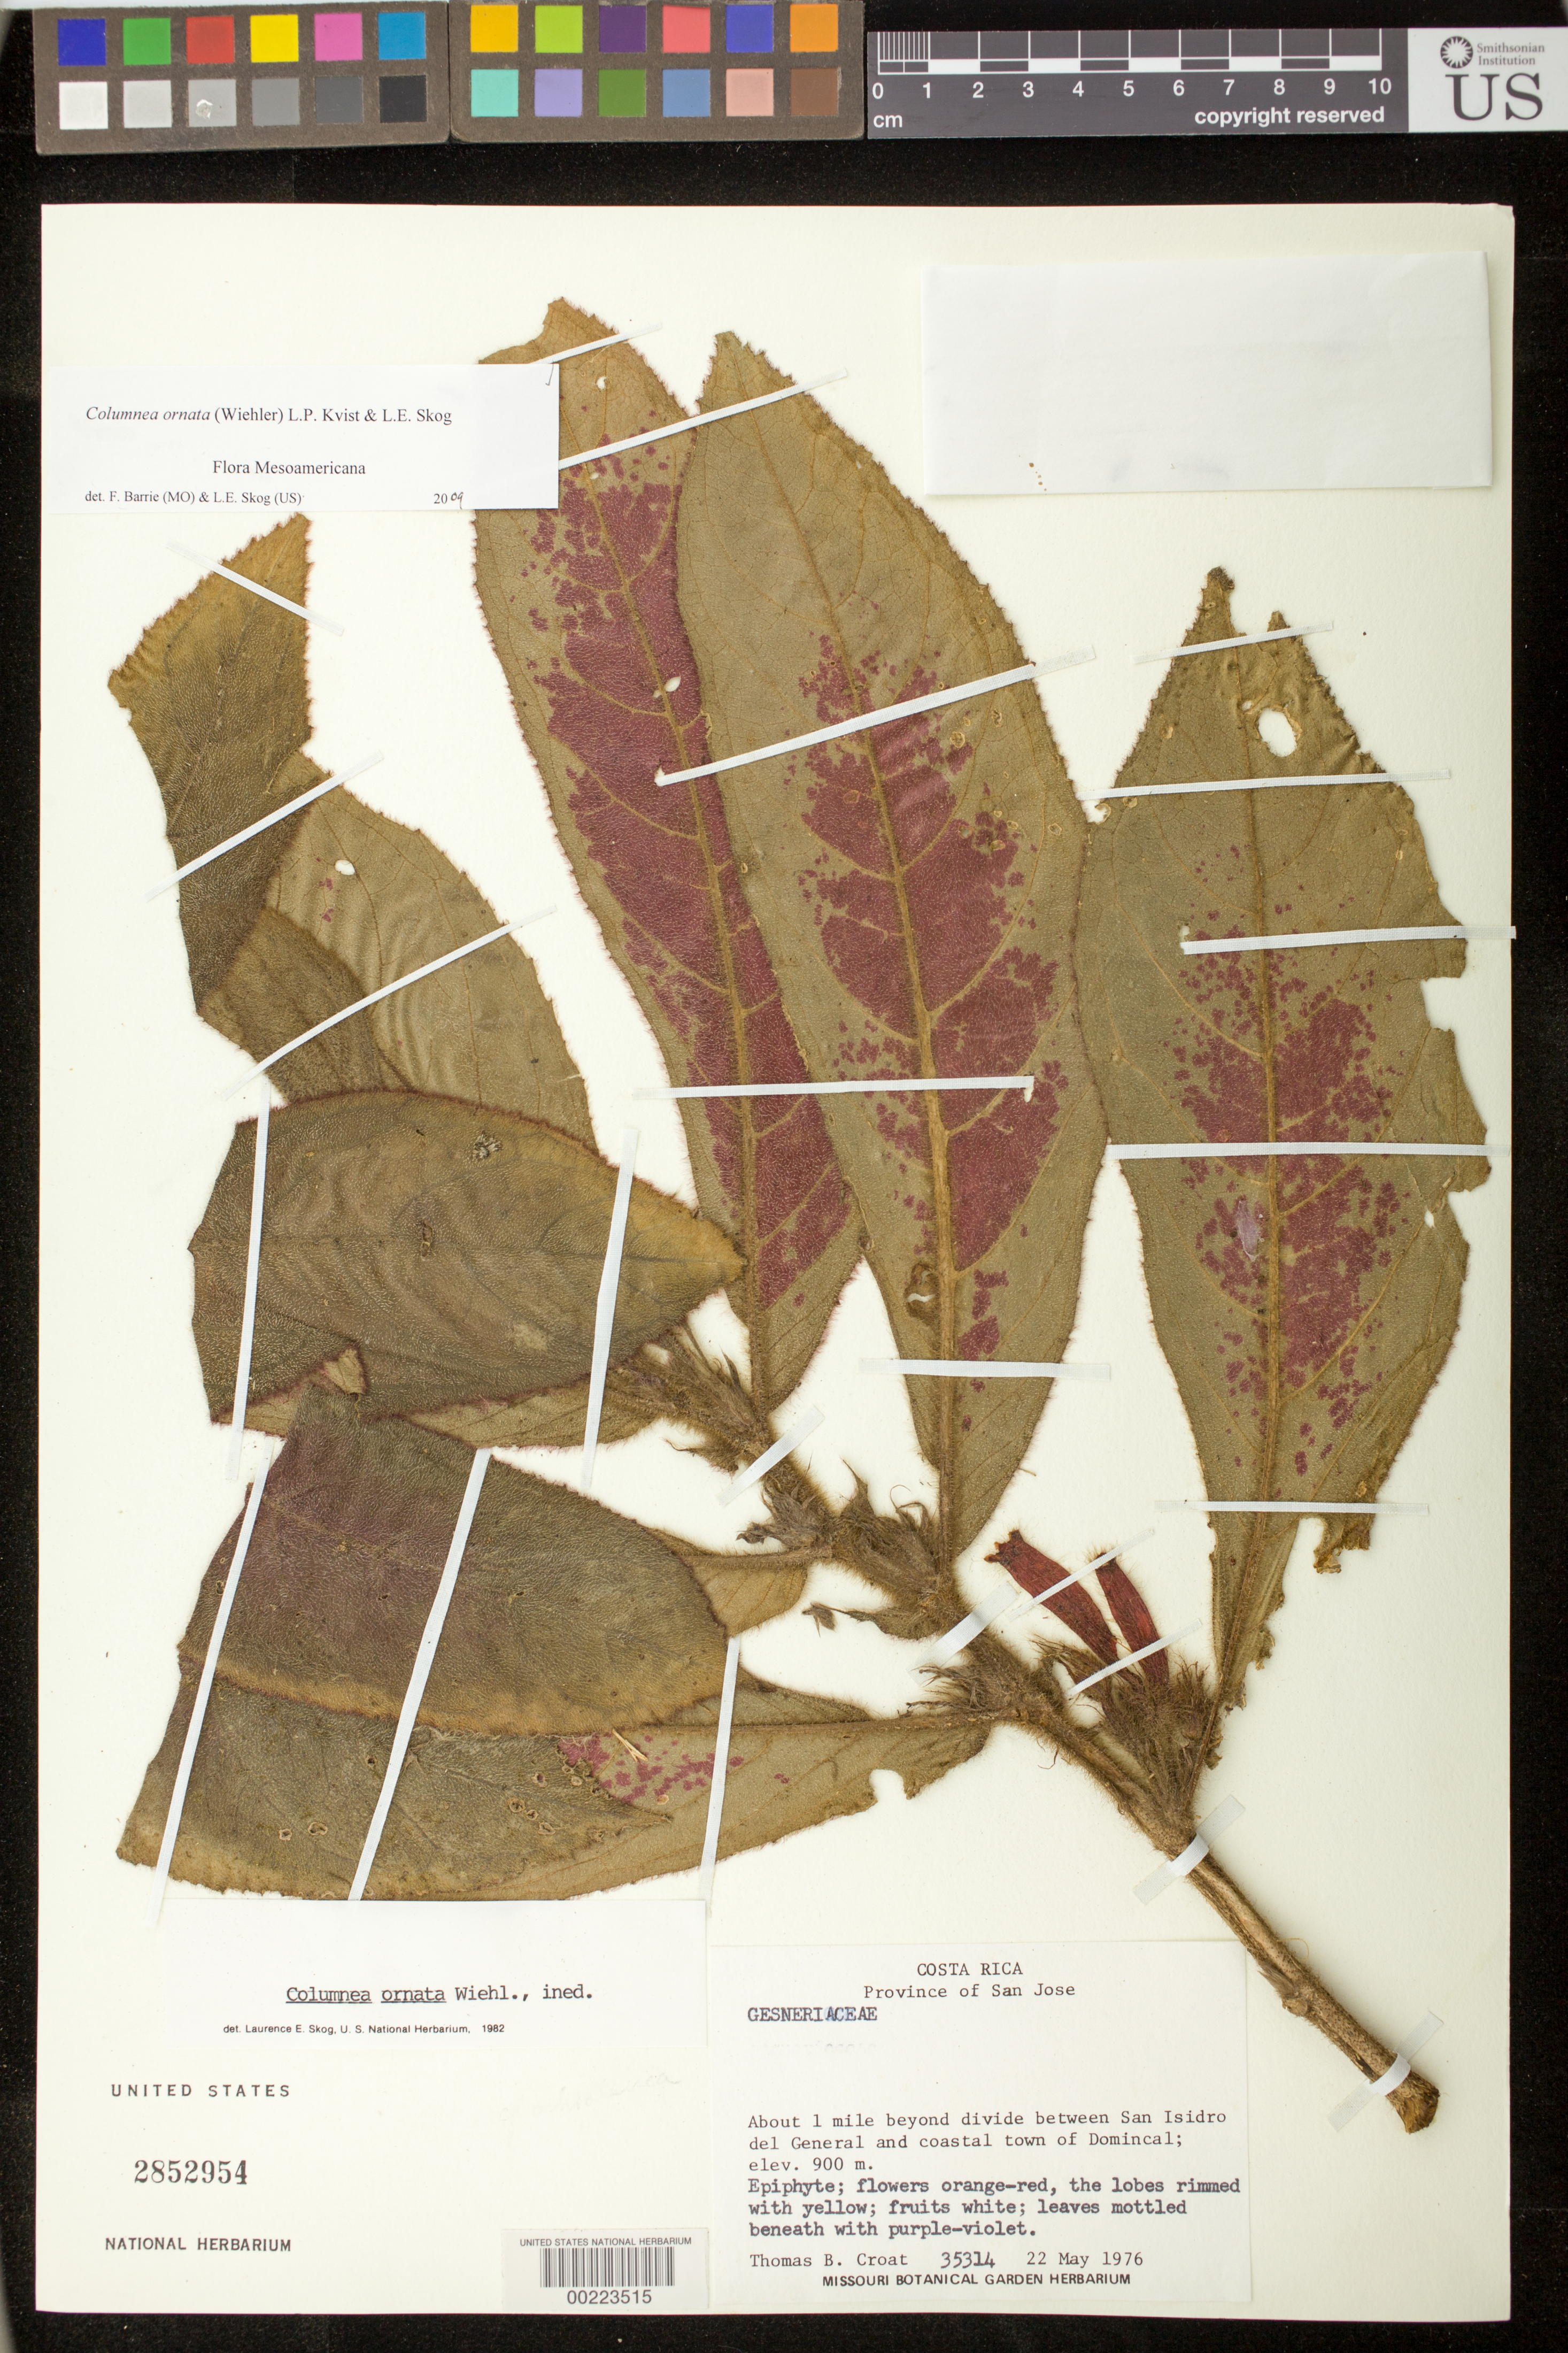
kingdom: Plantae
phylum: Tracheophyta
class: Magnoliopsida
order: Lamiales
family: Gesneriaceae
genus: Columnea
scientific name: Columnea ornata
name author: (Wiehler) L.E. Skog & L.P. Kvist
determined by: Barrie, F. R.; Skog, Laurence E.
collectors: T. B. Croat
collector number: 35314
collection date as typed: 22 May 1976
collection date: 1976-05-22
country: Costa Rica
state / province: San José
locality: About 1 mi beyond divide between San Isidro del General and coastal town of Domincal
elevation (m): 900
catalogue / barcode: US 2852954